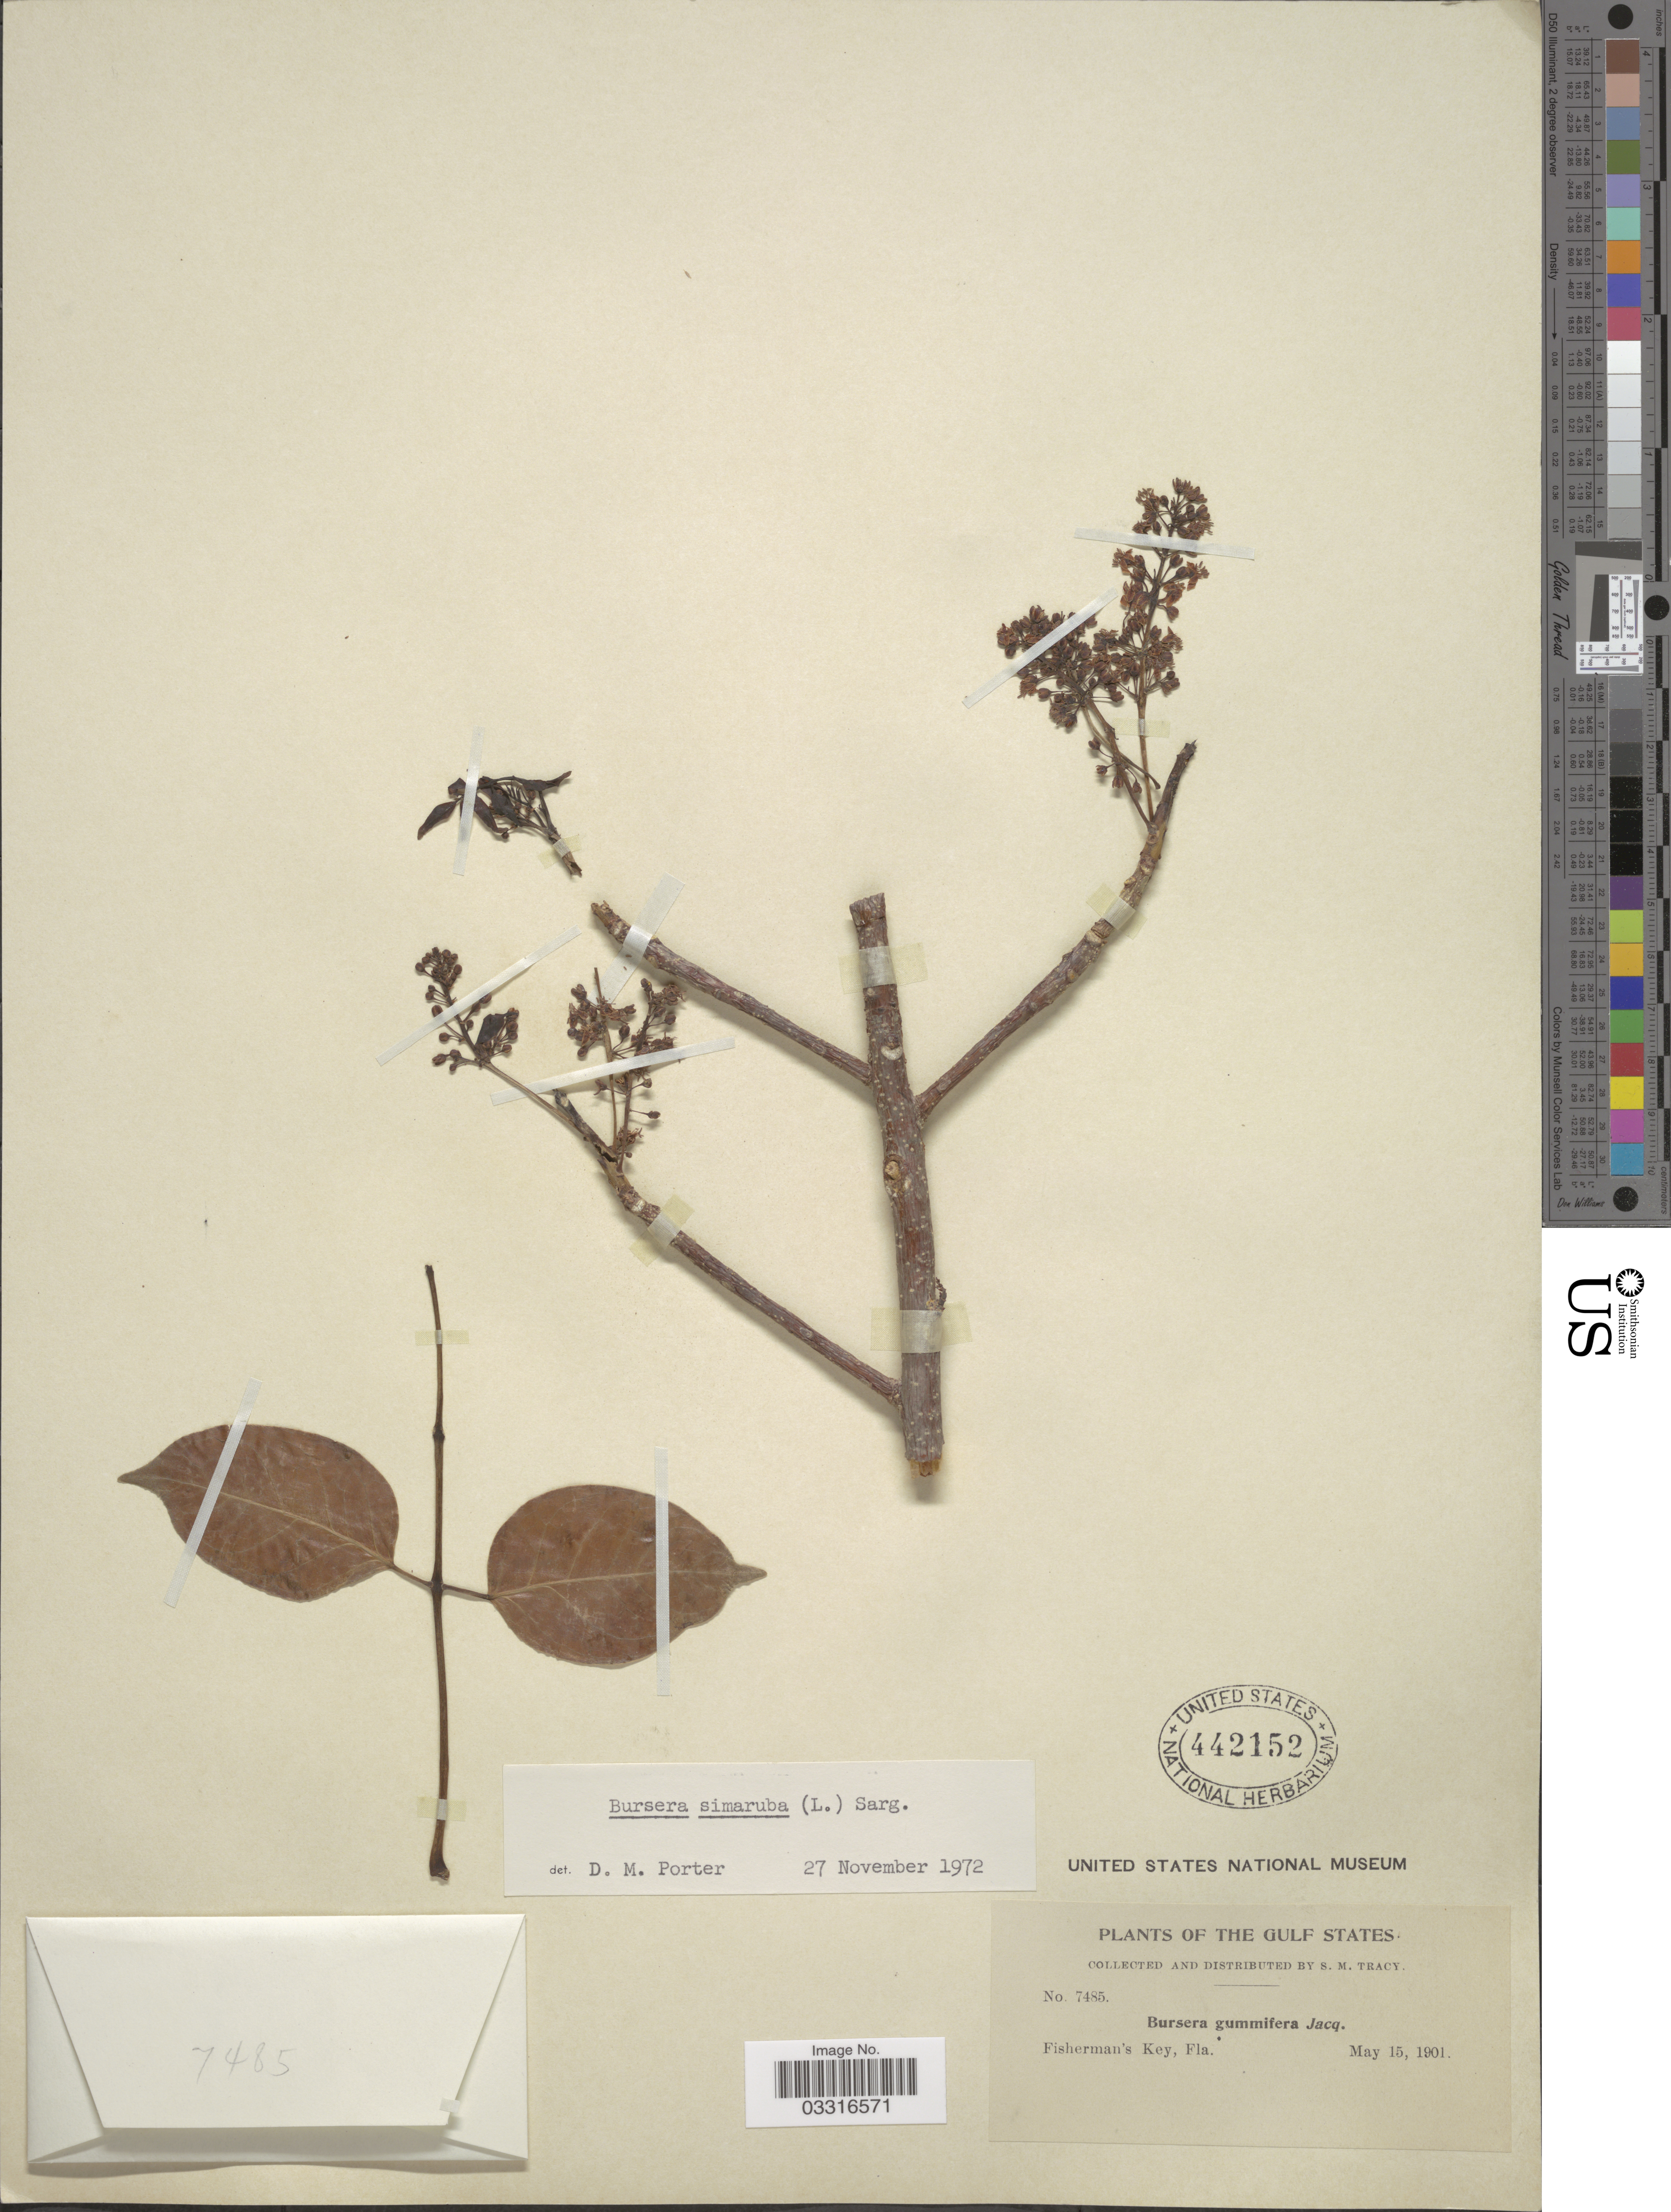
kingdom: Plantae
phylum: Tracheophyta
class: Magnoliopsida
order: Sapindales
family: Burseraceae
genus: Bursera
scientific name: Bursera simaruba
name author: (L.) Sarg.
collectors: S. M. Tracy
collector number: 7485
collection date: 1901-05-15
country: United States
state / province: Florida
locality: The Gulf States, Fisherman's Key.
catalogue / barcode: US 442152